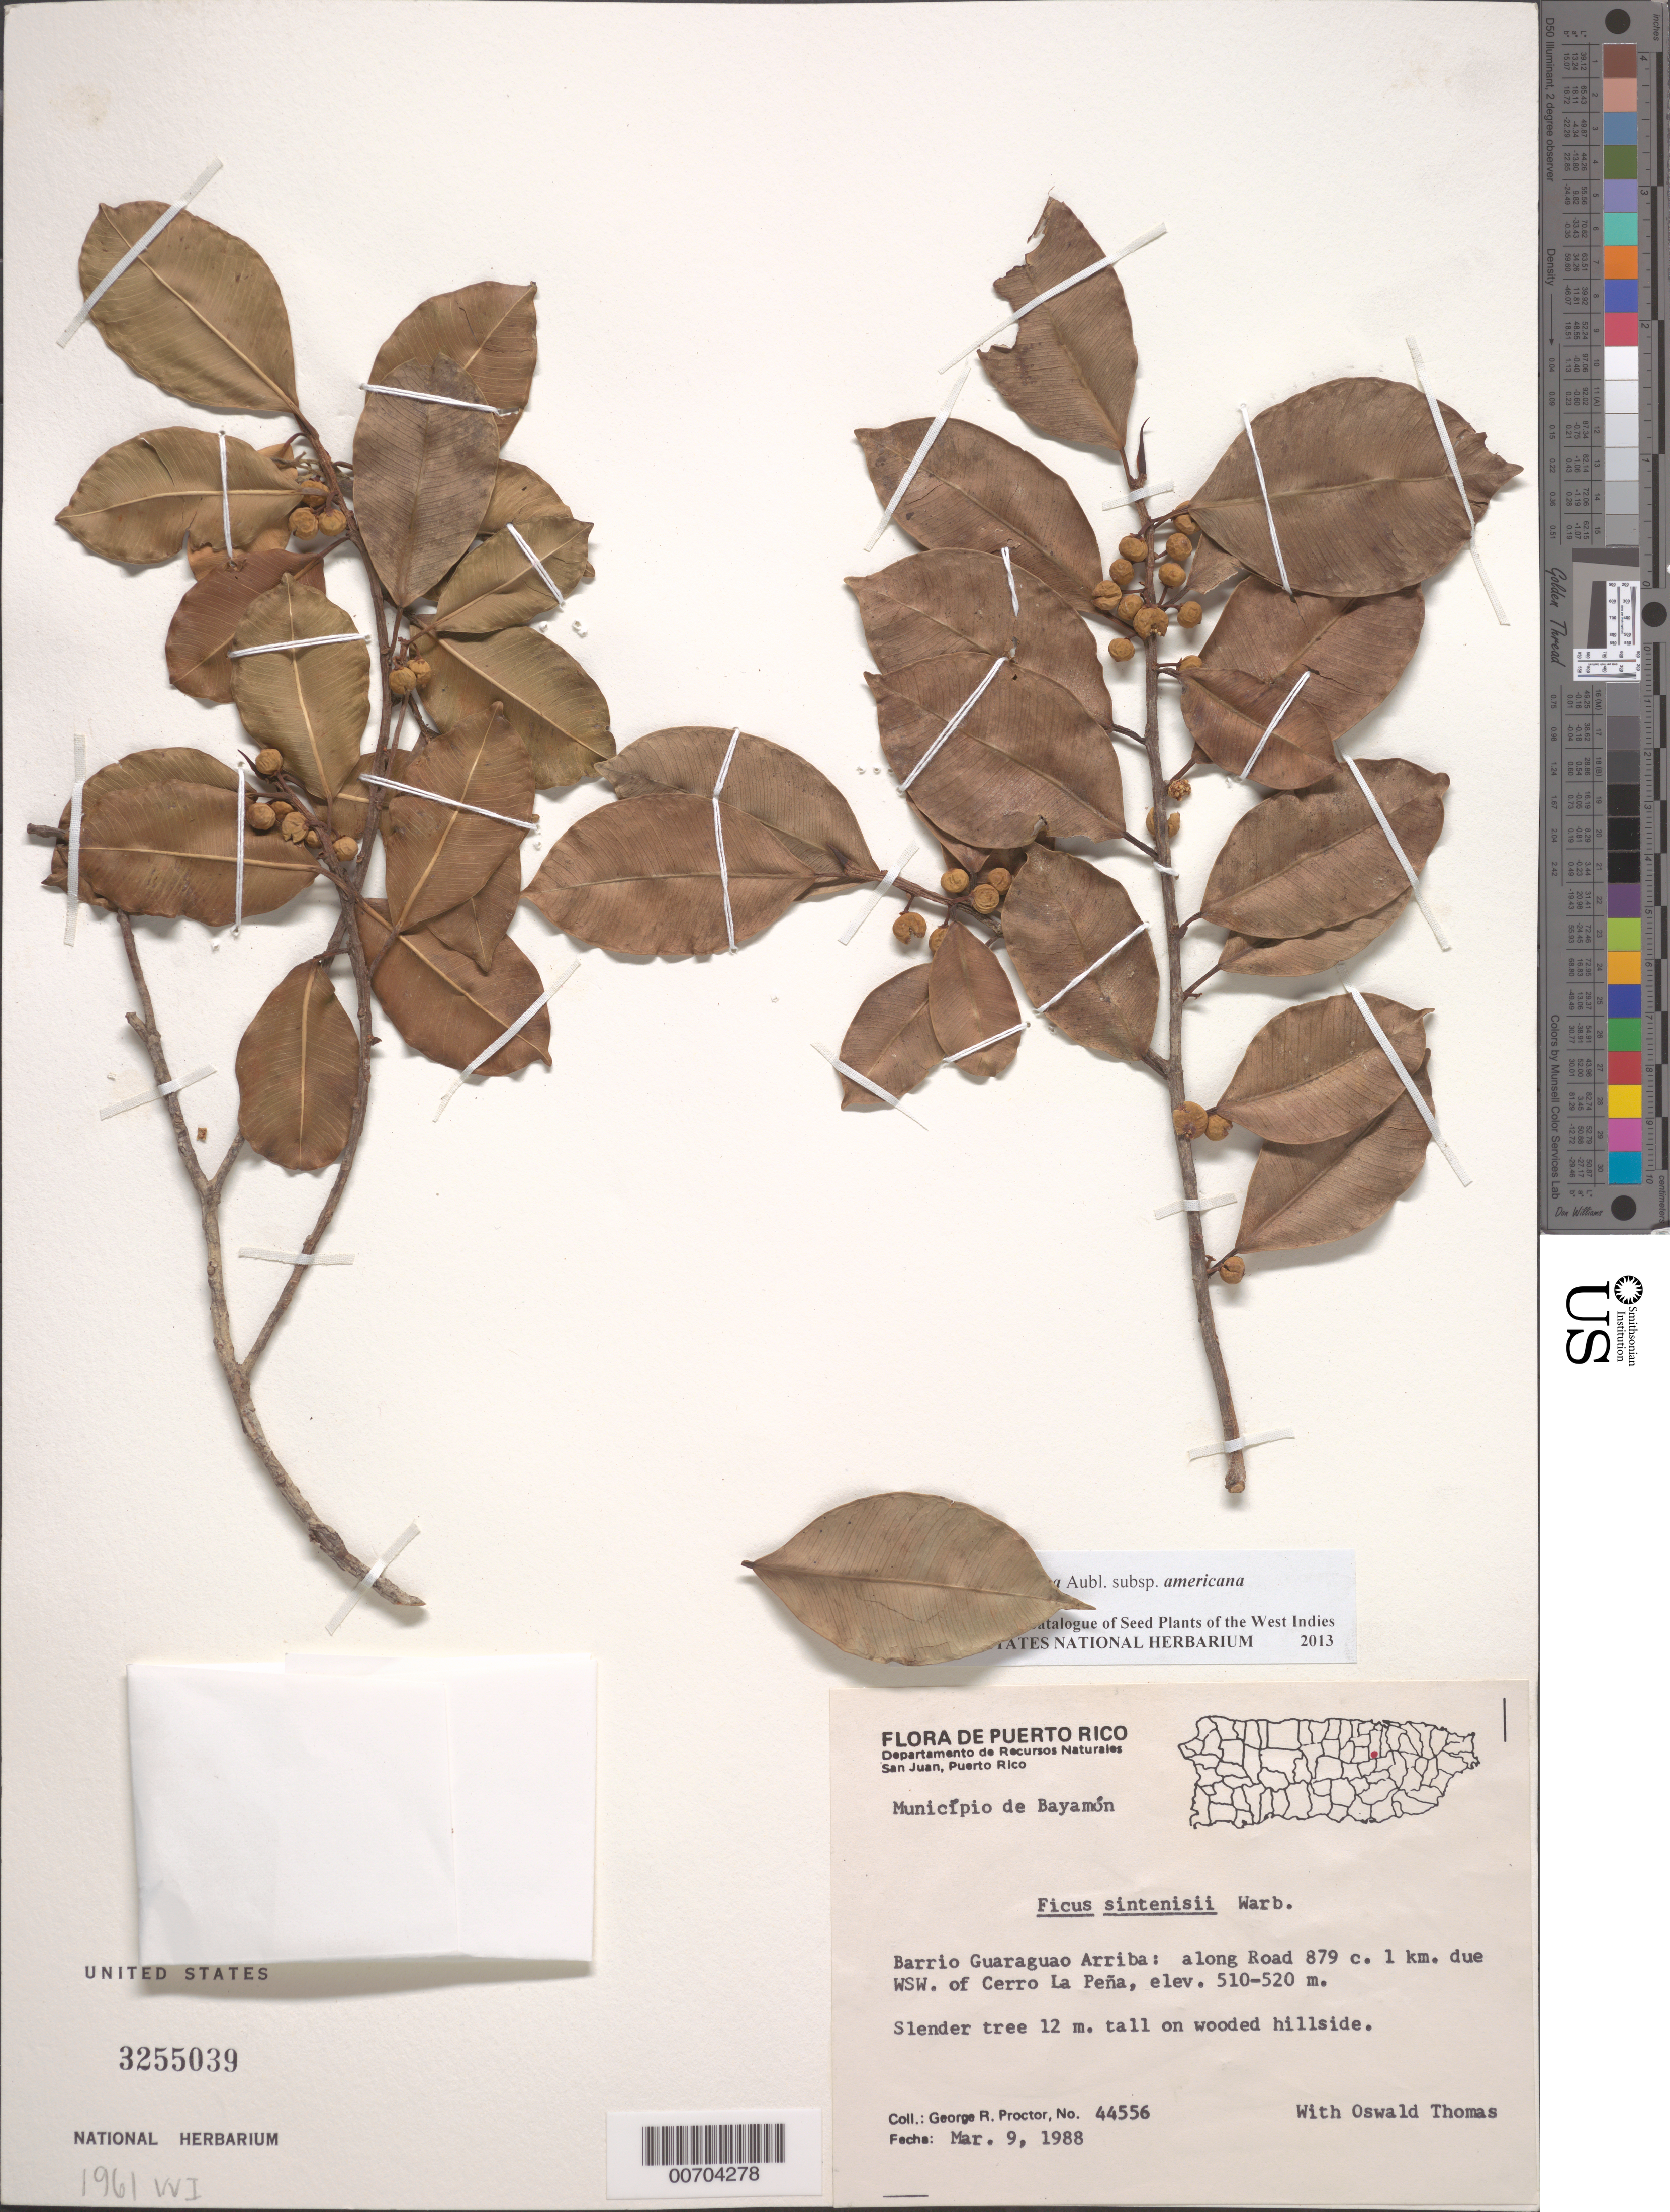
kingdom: Plantae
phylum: Tracheophyta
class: Magnoliopsida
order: Rosales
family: Moraceae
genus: Ficus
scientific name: Ficus sintenisii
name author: Warb.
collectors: G. R. Proctor & O. Thomas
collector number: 44556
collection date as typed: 09 Mar 1988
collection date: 1988-03-09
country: Puerto Rico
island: Greater Antilles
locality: Município de Bayamon, Barrio Guaraguao Arriba: along Road 879 c. 1 km due WSW of Cerro La Peña.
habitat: Wooded hillside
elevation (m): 510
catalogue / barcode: US 3255039